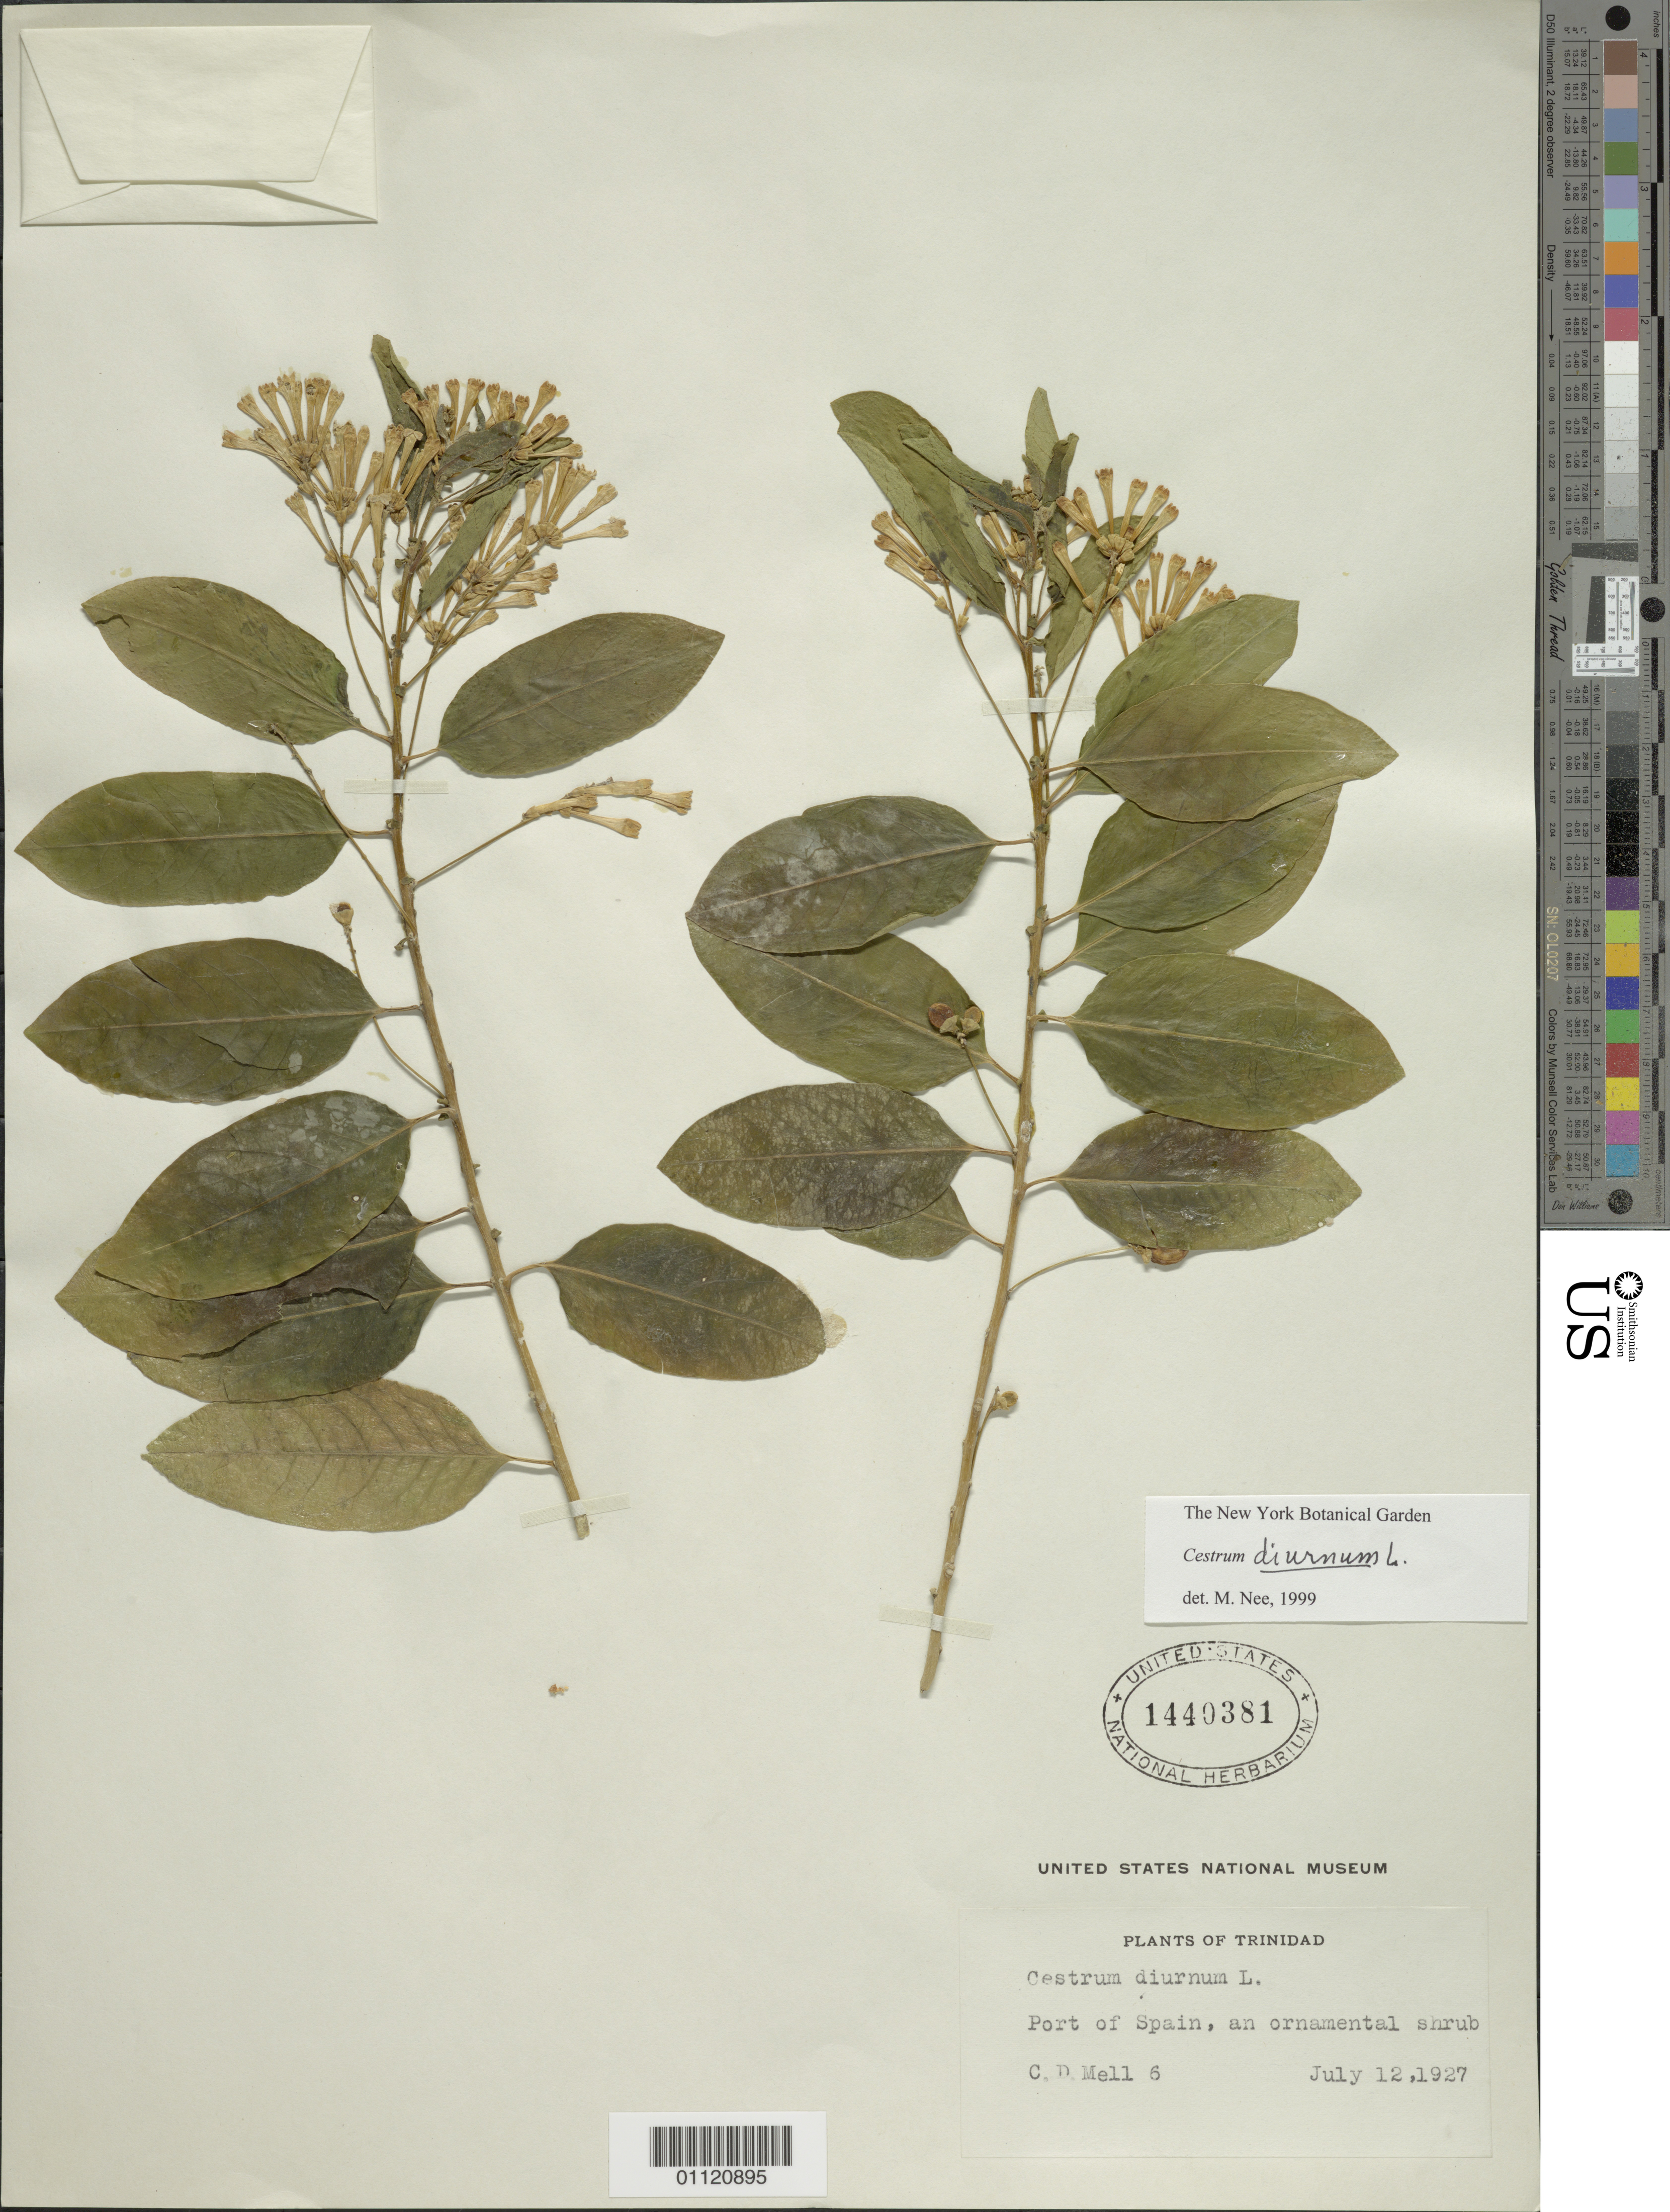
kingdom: Plantae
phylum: Tracheophyta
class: Magnoliopsida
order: Solanales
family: Solanaceae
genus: Cestrum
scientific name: Cestrum diurnum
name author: L.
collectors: C. D. Mell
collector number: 6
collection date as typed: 12 Jul 1927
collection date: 1927-07-12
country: Trinidad and Tobago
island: Trinidad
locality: Port of Spain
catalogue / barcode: US 1440381